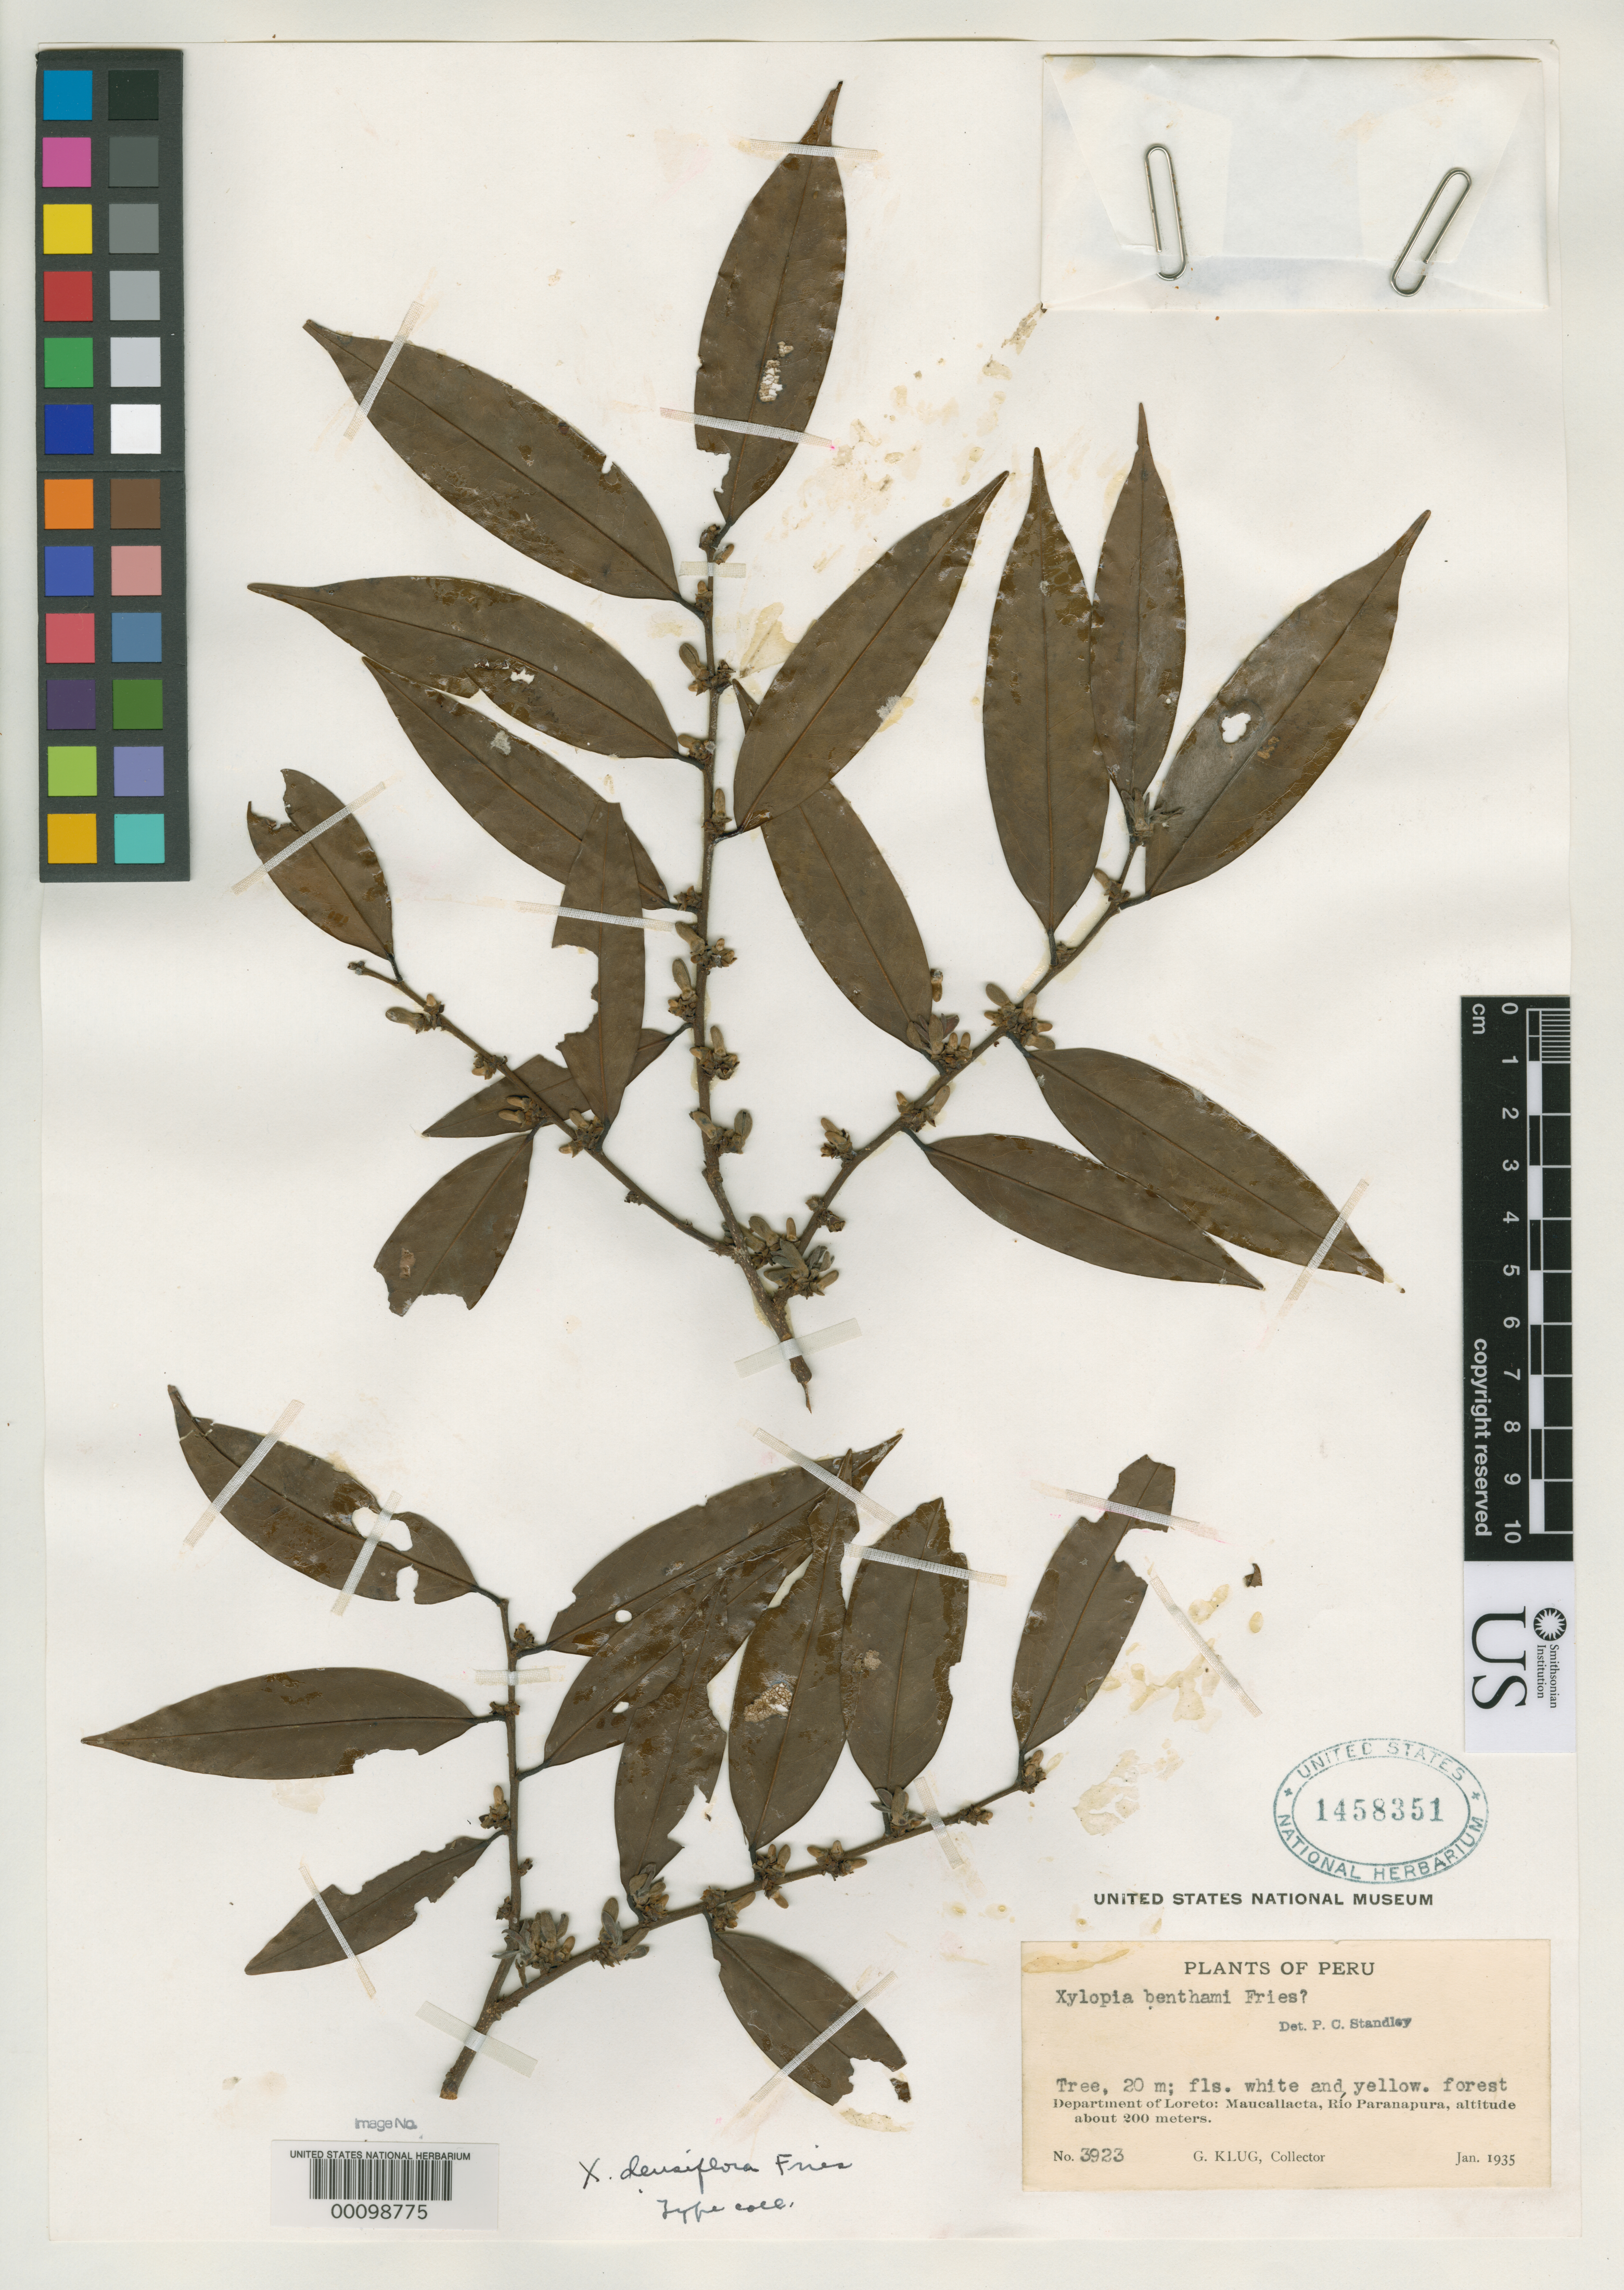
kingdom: Plantae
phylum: Tracheophyta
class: Magnoliopsida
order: Magnoliales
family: Annonaceae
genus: Xylopia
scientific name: Xylopia densiflora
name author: R.E. Fr. in J.F. Macbr.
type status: Isotype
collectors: G. Klug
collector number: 3923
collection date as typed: Jan 1935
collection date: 1935-01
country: Peru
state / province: Loreto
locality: Maucallacta, Rio Paranapura.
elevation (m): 200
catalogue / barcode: US 1458351